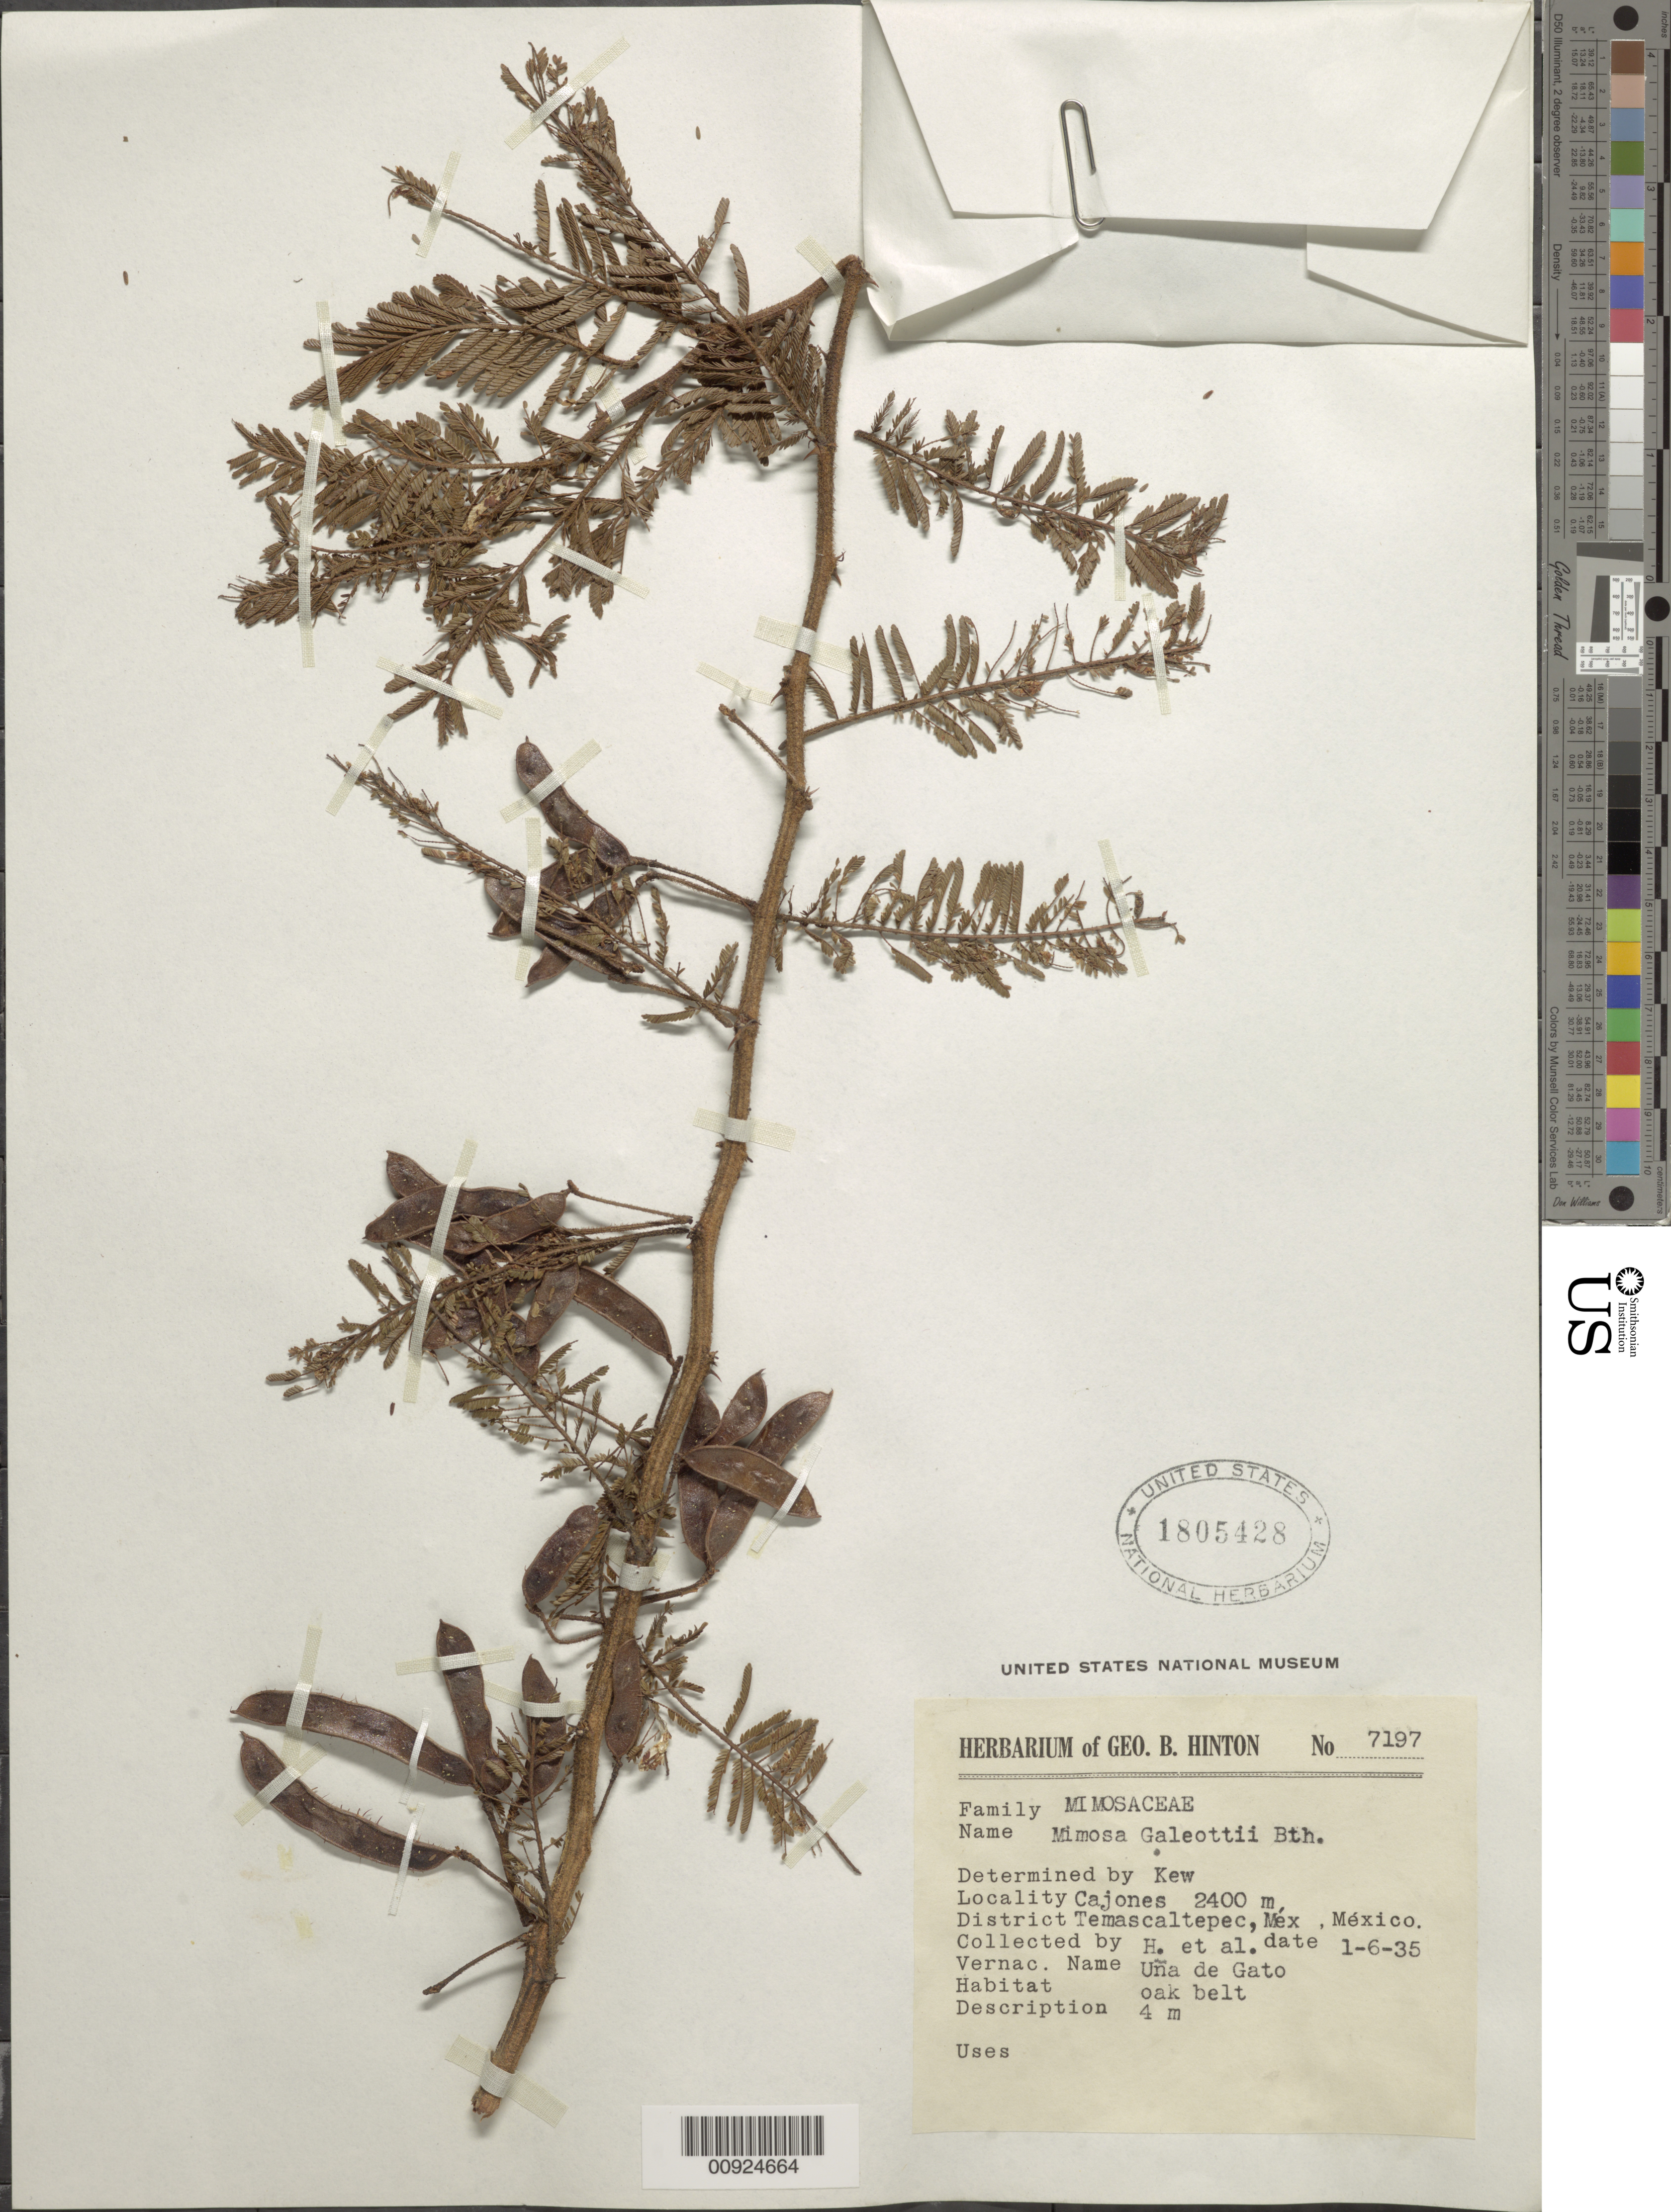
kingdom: Plantae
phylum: Tracheophyta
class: Magnoliopsida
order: Fabales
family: Fabaceae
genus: Mimosa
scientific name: Mimosa galeottii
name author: Benth.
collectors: G. B. Hinton & et al.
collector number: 7197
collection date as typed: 06 Jan 1935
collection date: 1935-01-06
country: Mexico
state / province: México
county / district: Temascaltepec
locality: Cajones, District Temascaltepec, State of Mexico.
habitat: Oak belt.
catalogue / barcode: US 1805428